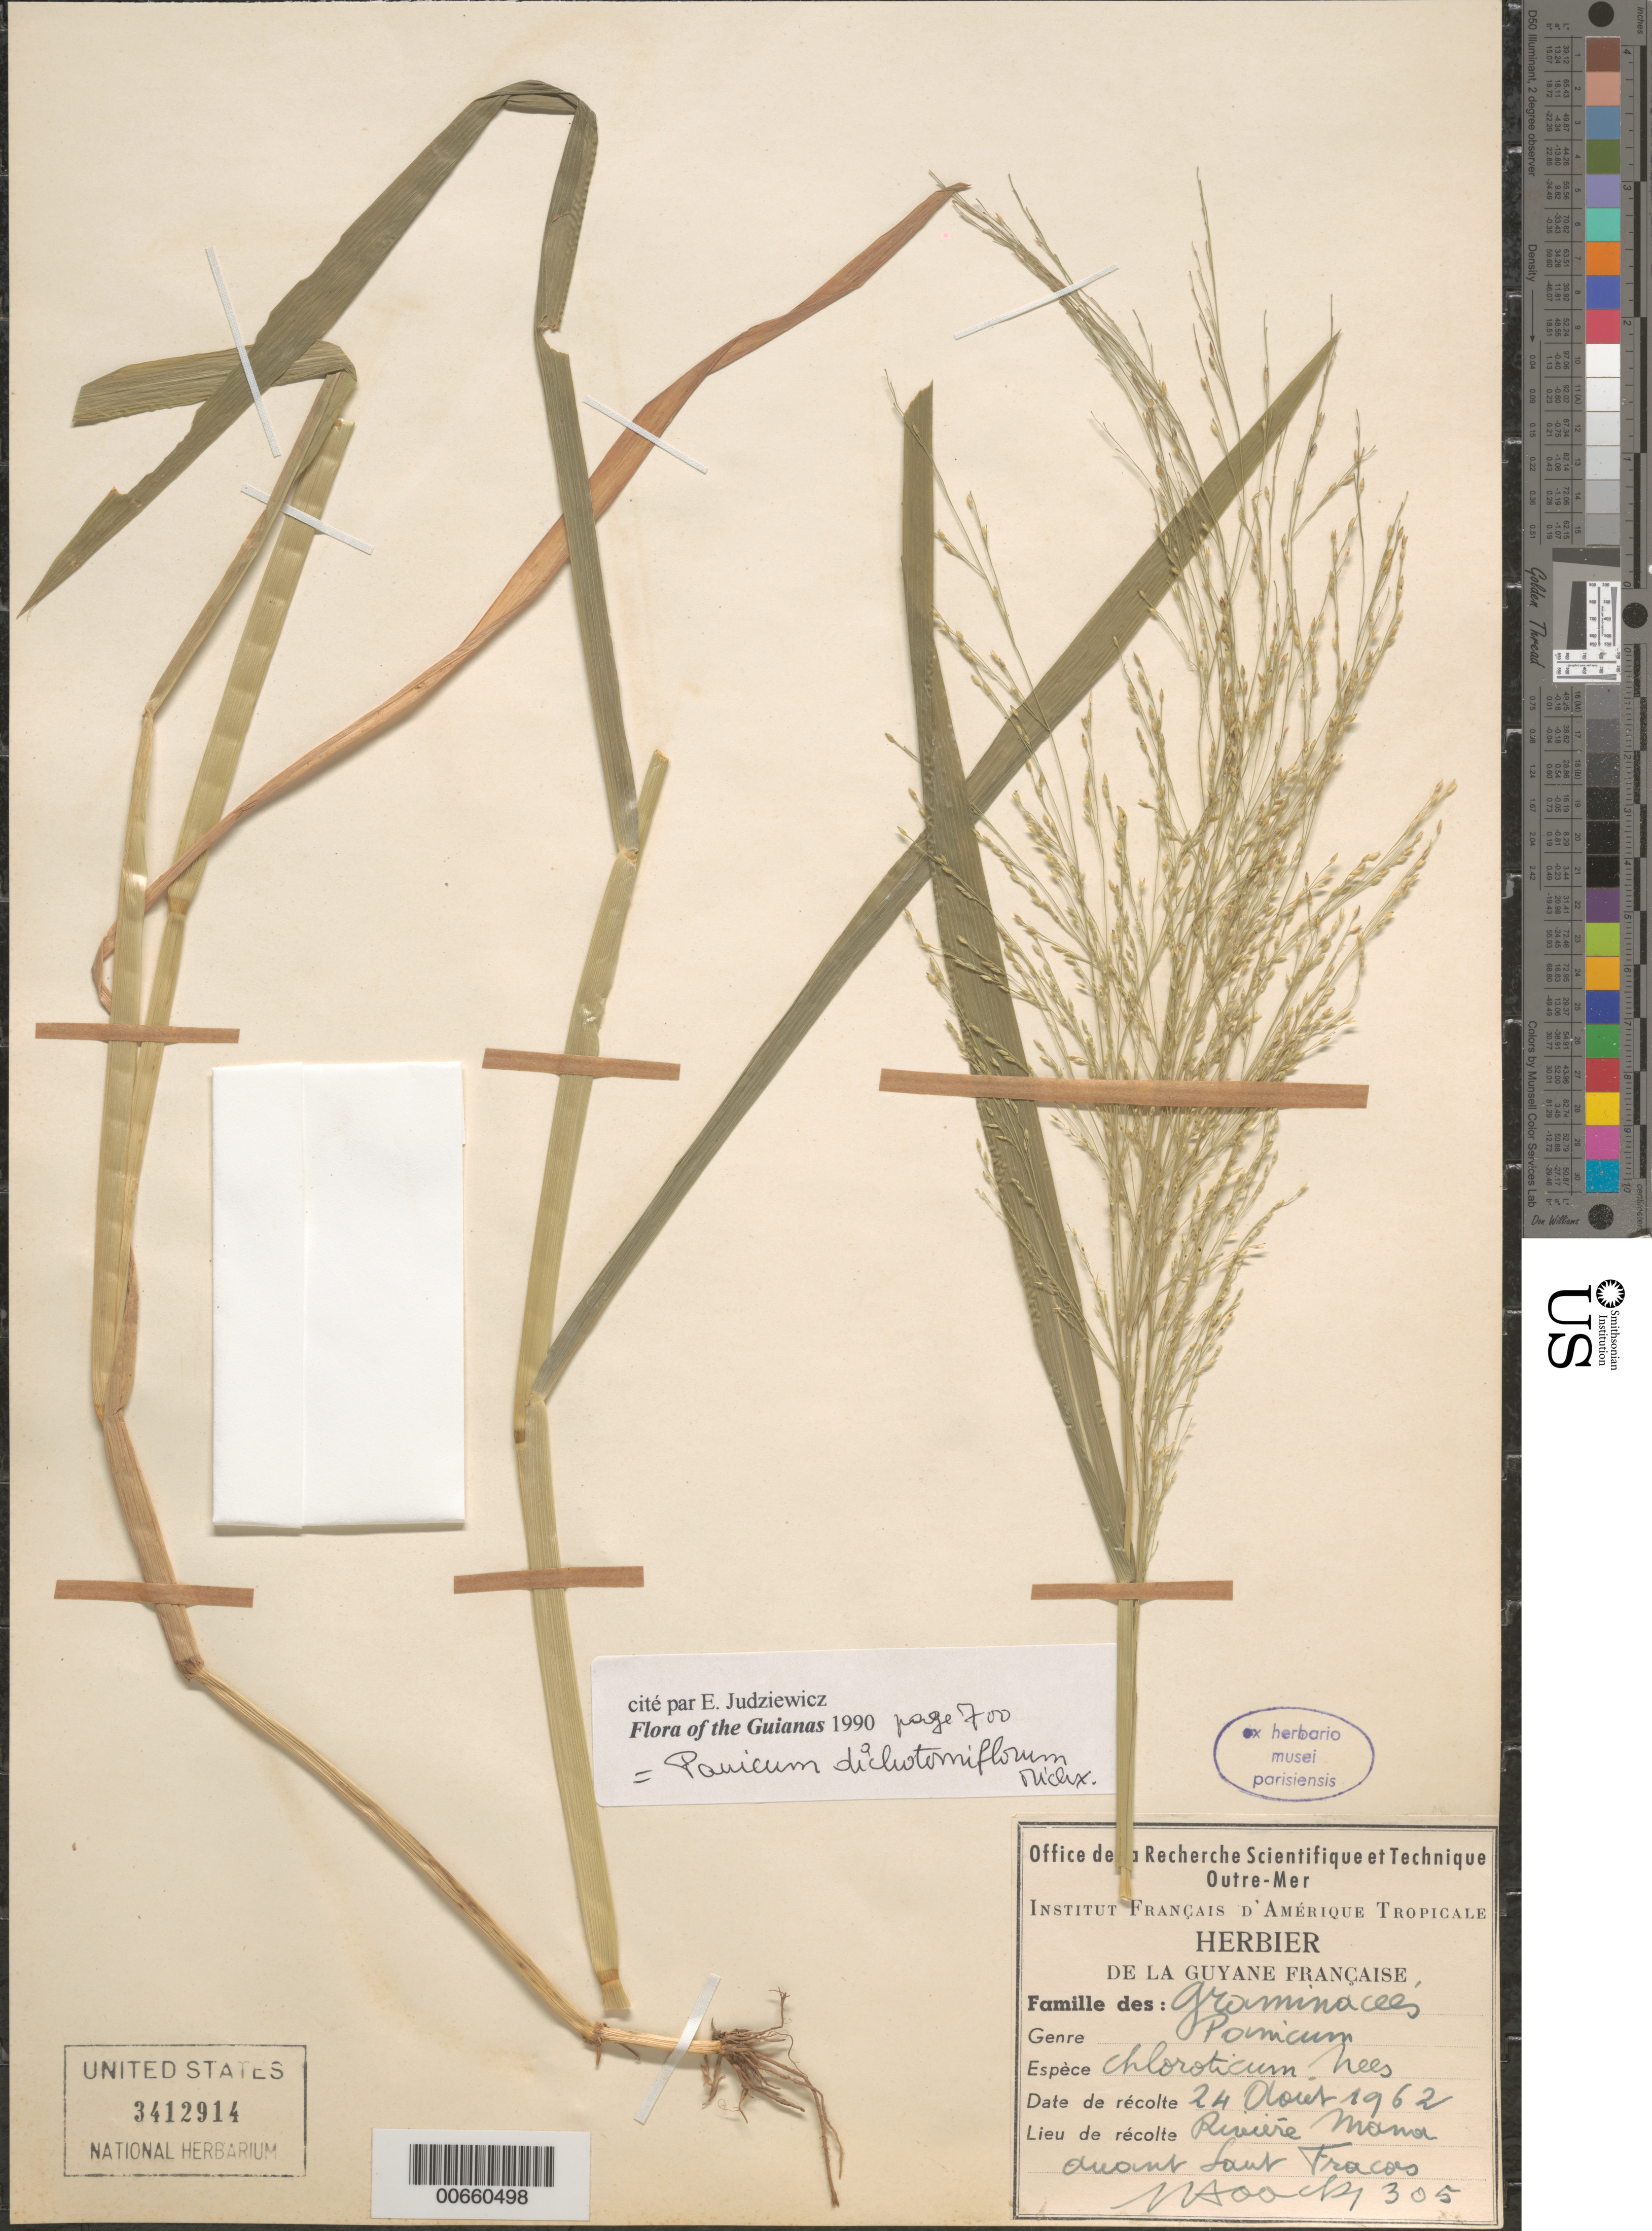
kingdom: Plantae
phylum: Tracheophyta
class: Liliopsida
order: Poales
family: Poaceae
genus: Panicum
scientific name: Panicum dichotomiflorum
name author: Michx.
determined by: Judziewicz, E. J.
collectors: J. Hoock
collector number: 305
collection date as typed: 24-Aug-62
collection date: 1962-08-24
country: French Guiana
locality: Rivière Mana, amont Saut Fracas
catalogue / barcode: US 3412914